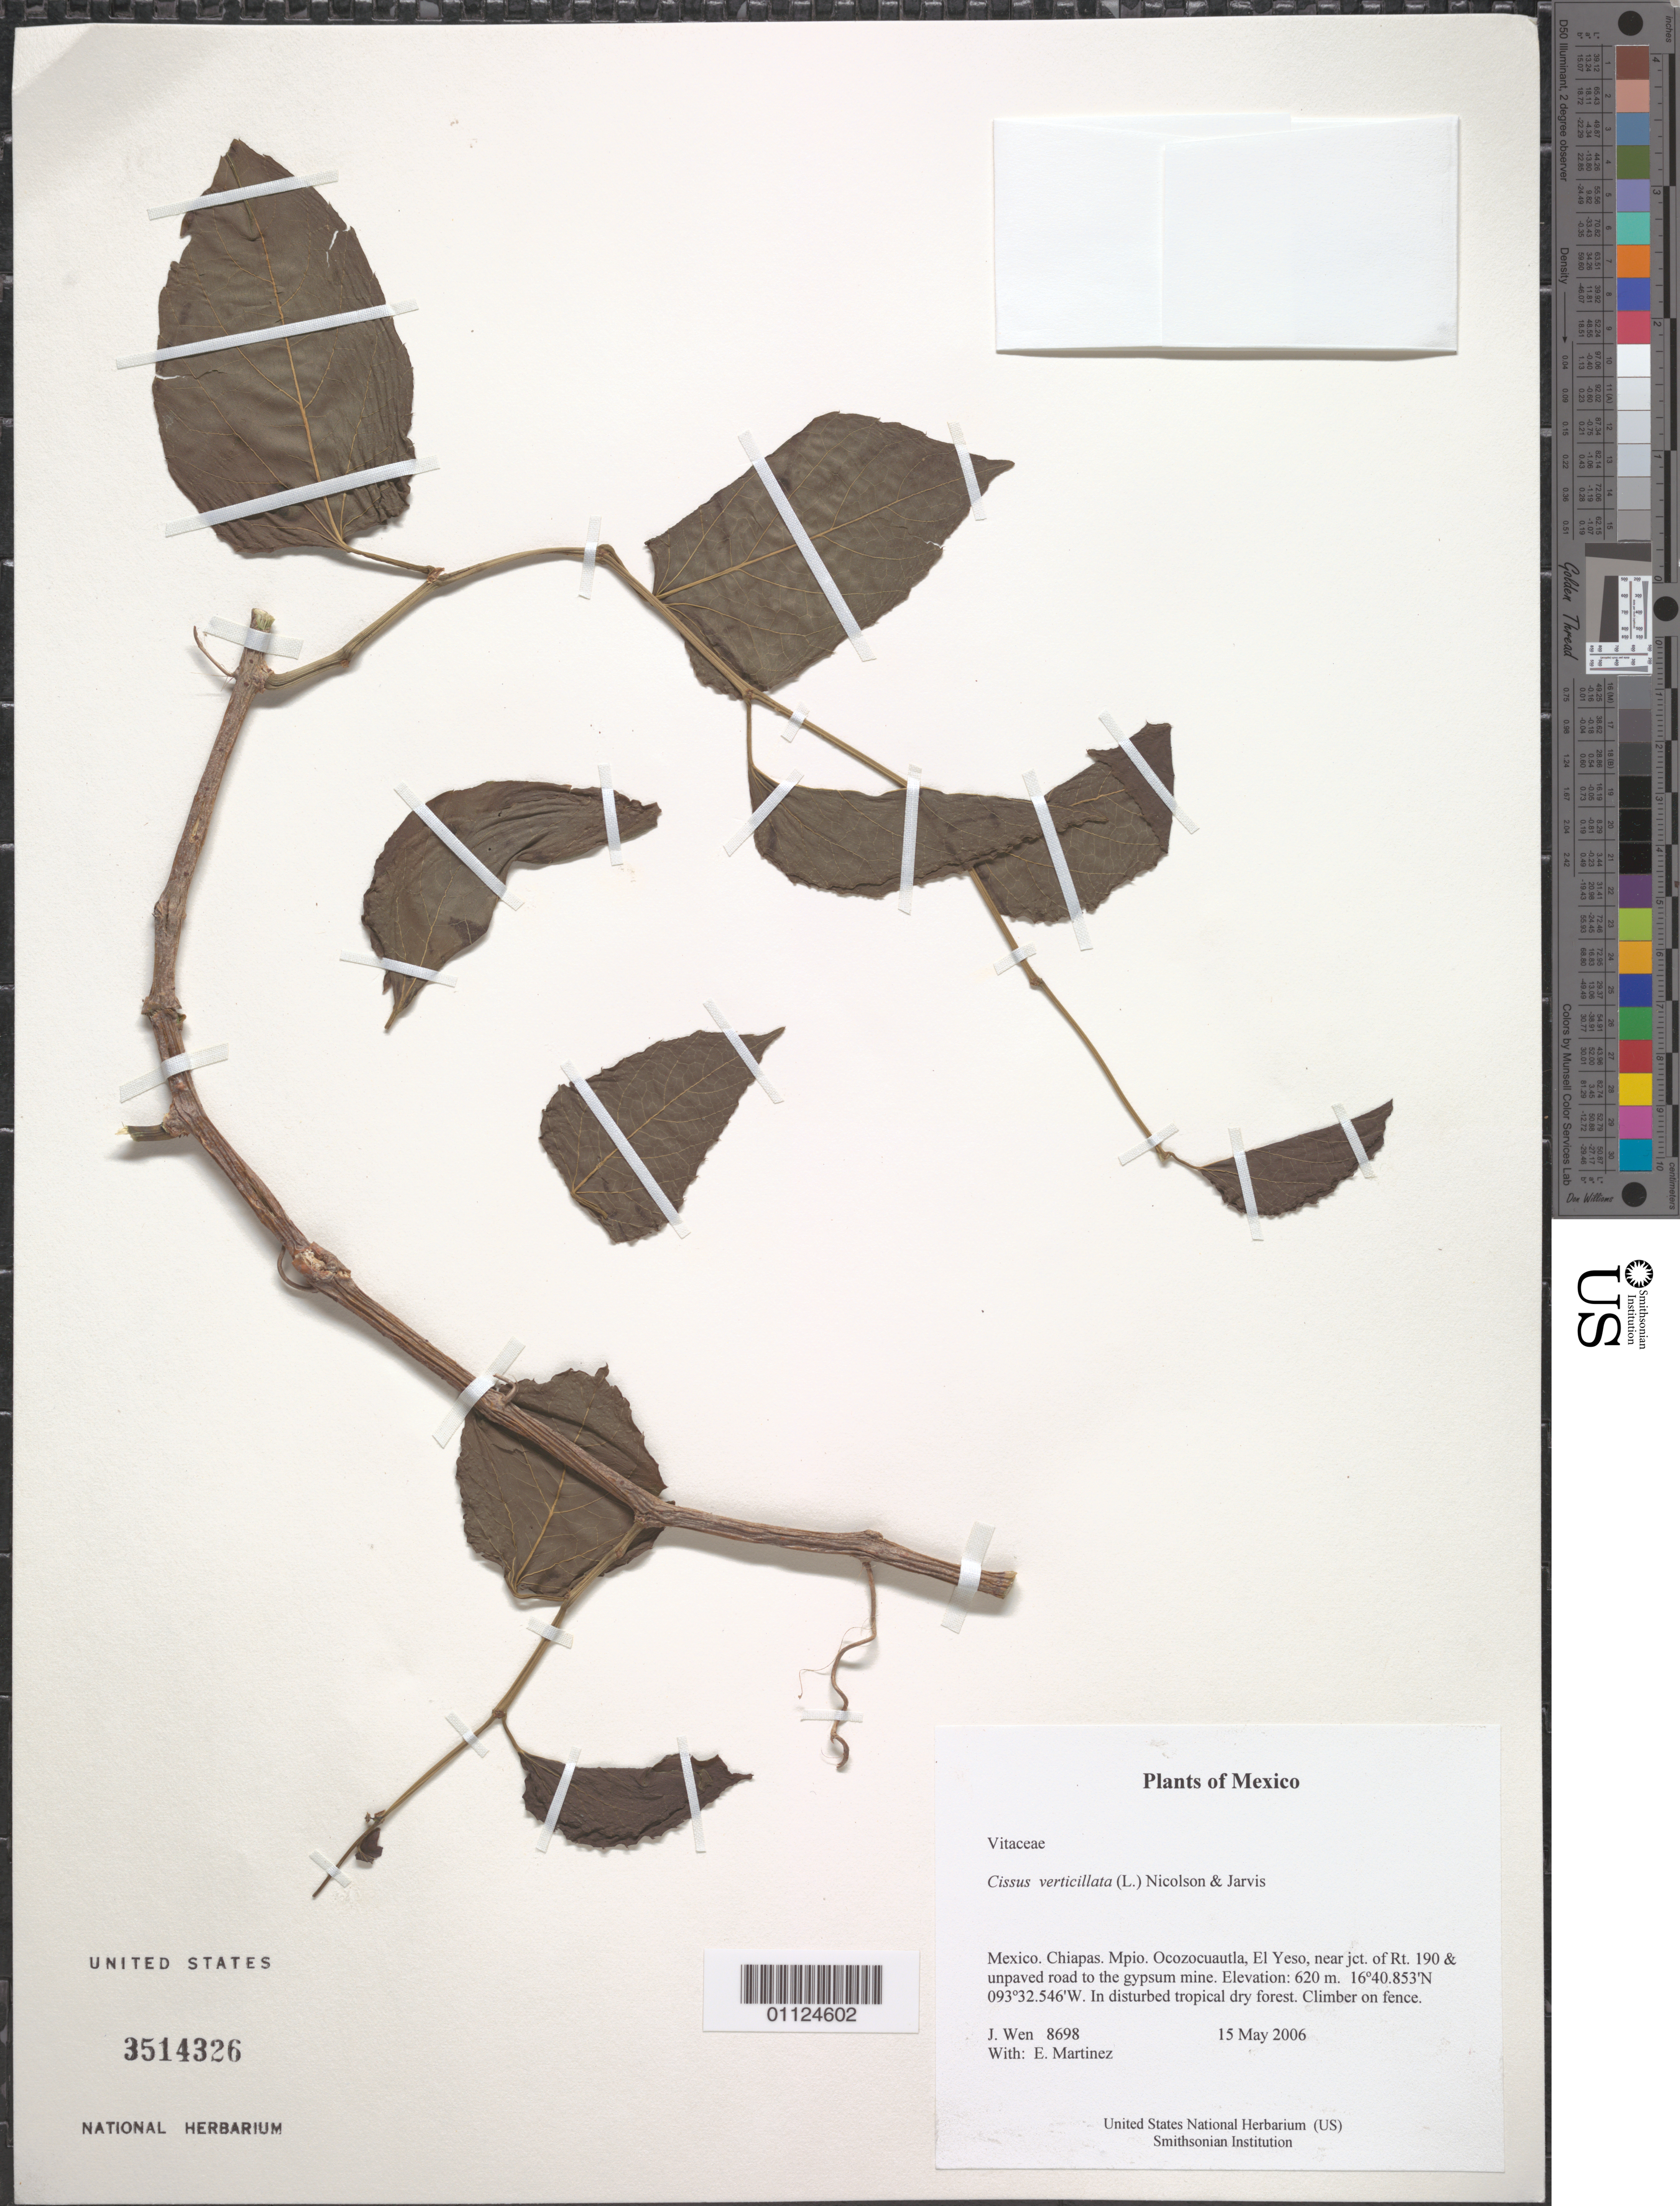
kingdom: Plantae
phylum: Tracheophyta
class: Magnoliopsida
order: Vitales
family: Vitaceae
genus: Cissus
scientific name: Cissus verticillata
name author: (L.) Nicolson & C.E. Jarvis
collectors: J. Wen & E. M. Martínez S.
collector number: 8698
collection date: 2006-05-15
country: Mexico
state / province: Chiapas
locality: Mpio. Ocozocuautla, El Yeso, near jct. of Rt. 190 & unpaved road to the gypsum mine.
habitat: In disturbed tropical dry forest. Climber on fence.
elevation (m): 620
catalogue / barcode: US 3514326